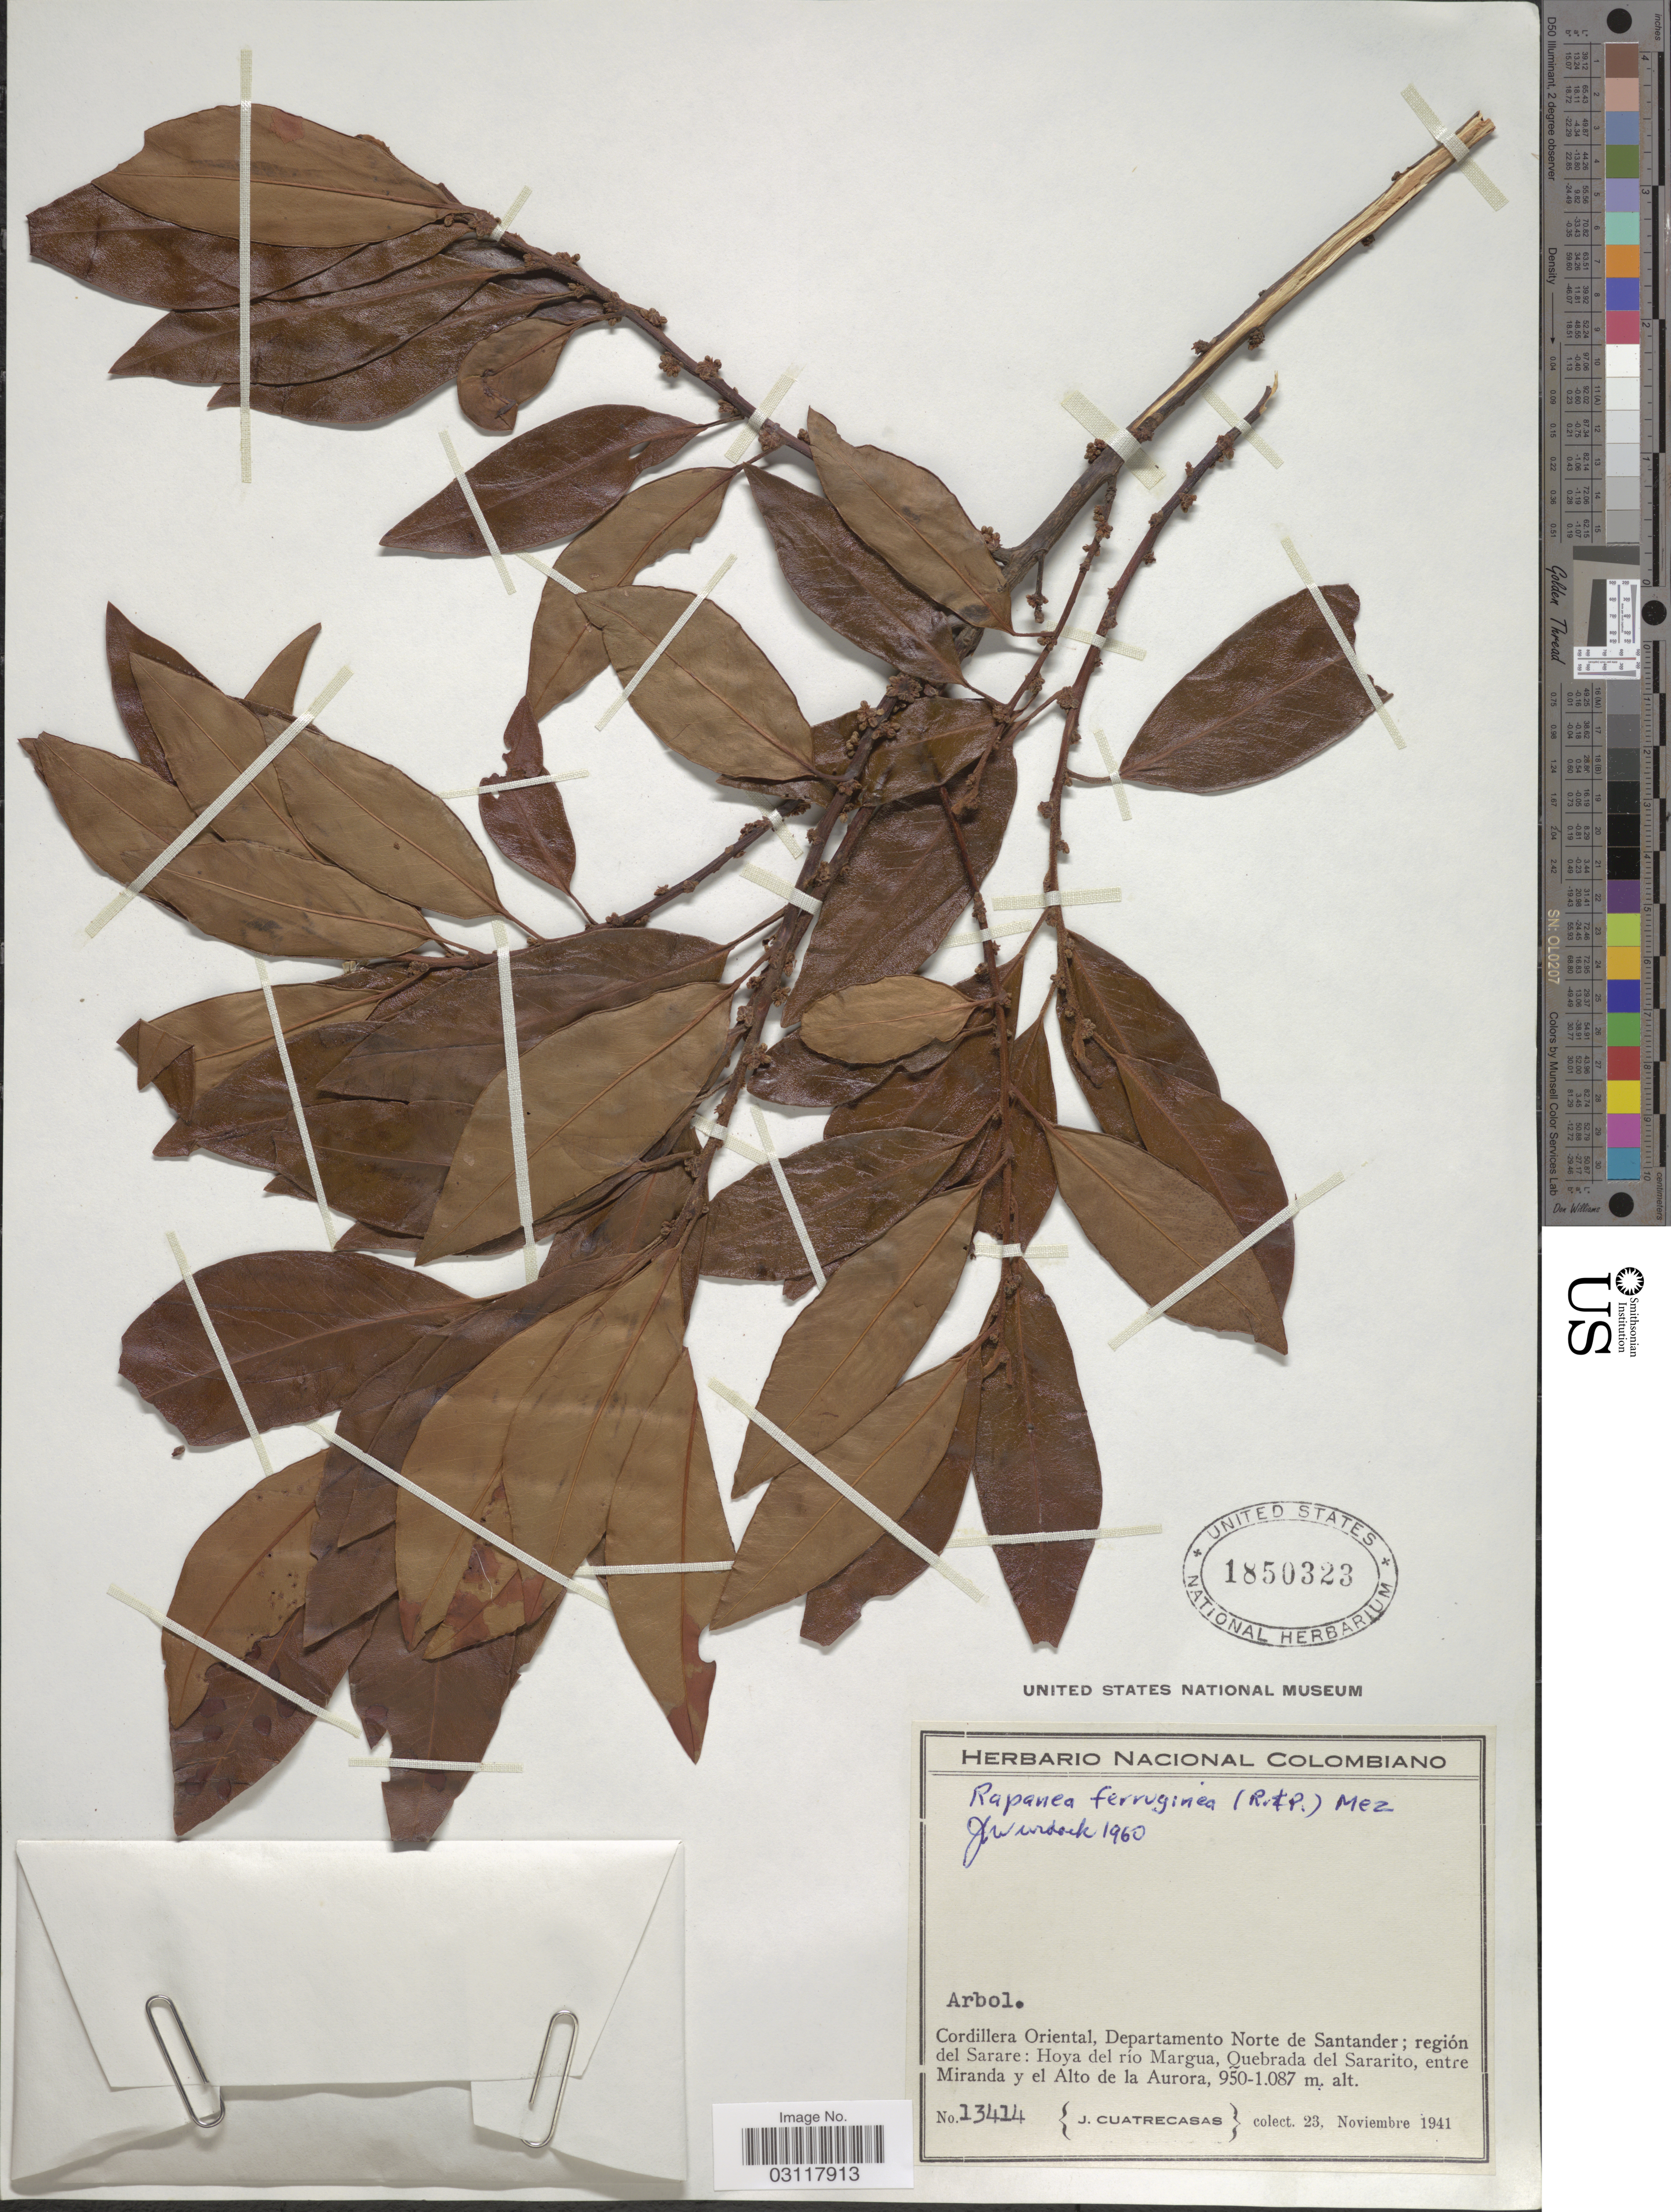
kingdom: Plantae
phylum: Tracheophyta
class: Magnoliopsida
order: Ericales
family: Primulaceae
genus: Rapanea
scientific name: Rapanea ferruginea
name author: (Ruiz & Pav.) Mez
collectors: J. Cuatrecasas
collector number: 13414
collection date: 1941-11-23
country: Colombia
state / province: Norte de Santander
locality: Cordillera Oriental, Departamento Norte de Santander; región del Sarare: Hoya del río Margua, Quebrada del Sararito, entre Miranda y el Alto de la Aurora.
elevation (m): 950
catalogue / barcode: US 1850323